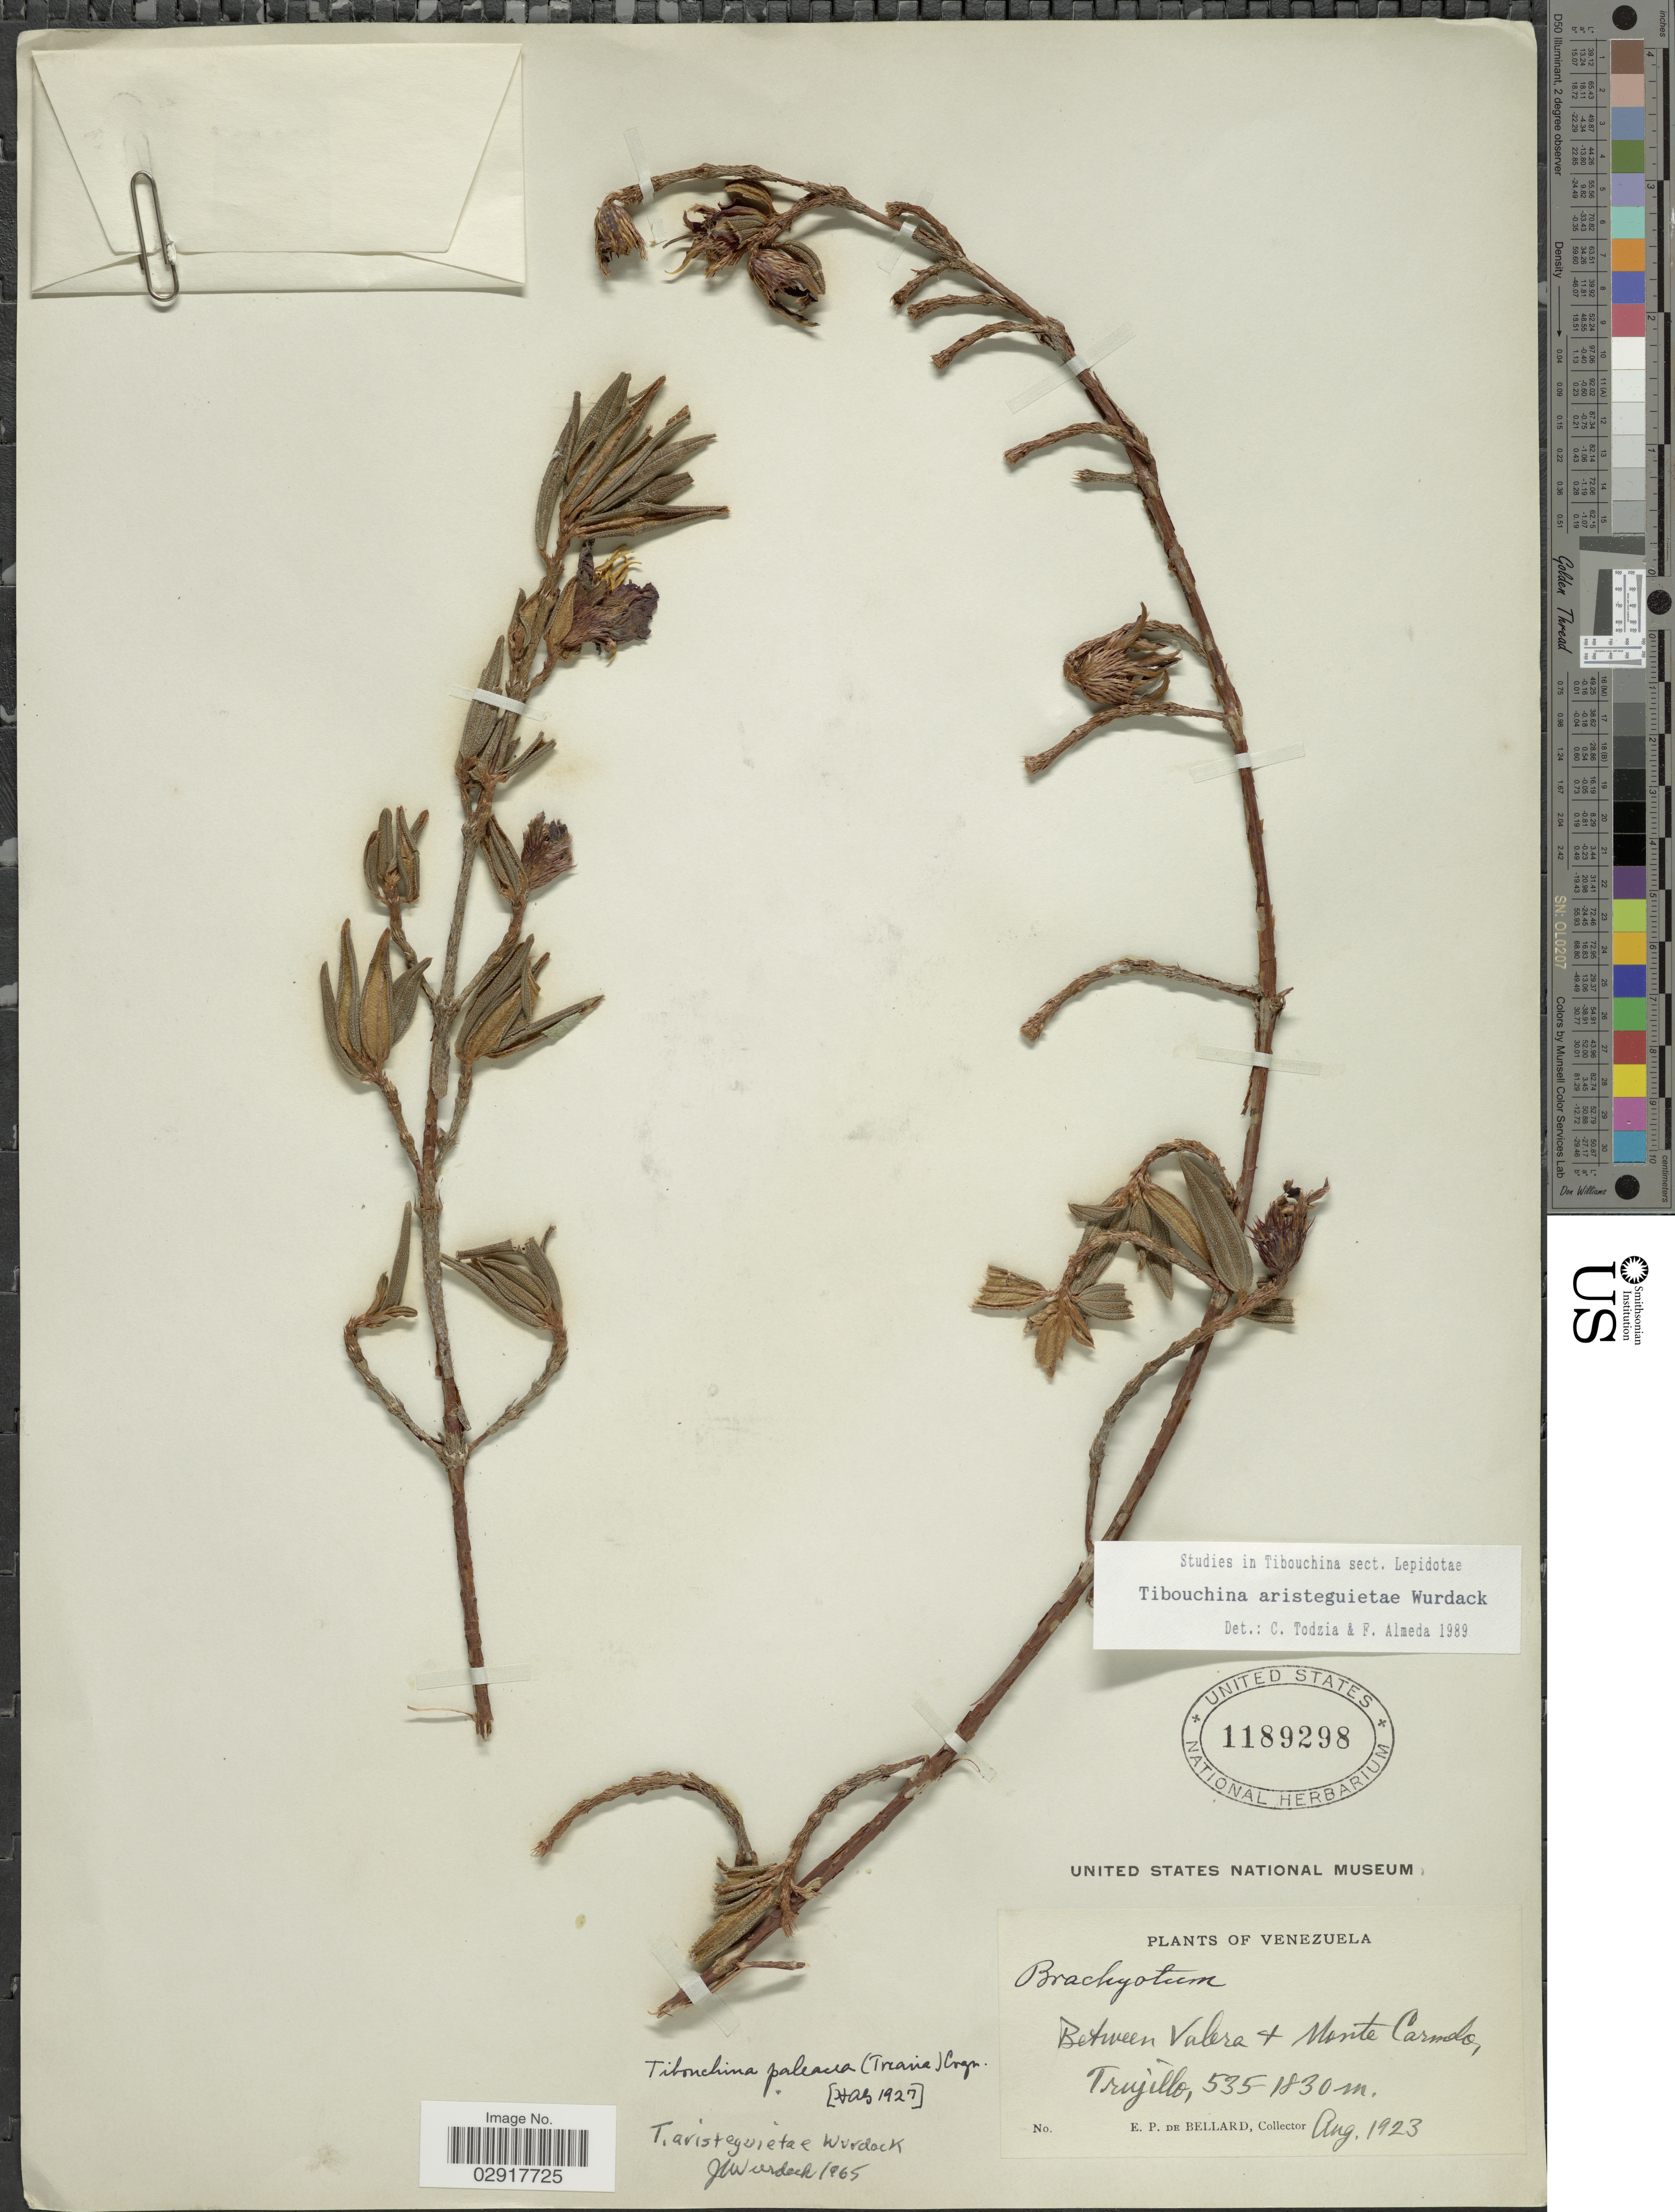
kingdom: Plantae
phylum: Tracheophyta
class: Magnoliopsida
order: Myrtales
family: Melastomataceae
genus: Andesanthus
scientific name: Andesanthus aristeguietae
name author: (Wurdack) P.J.F. Guim. & Michelang.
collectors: E. de Bellard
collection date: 1923-08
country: Venezuela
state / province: Trujillo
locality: Between Valera & Monte Carmelo, Trujillo.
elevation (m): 535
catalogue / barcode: US 1189298